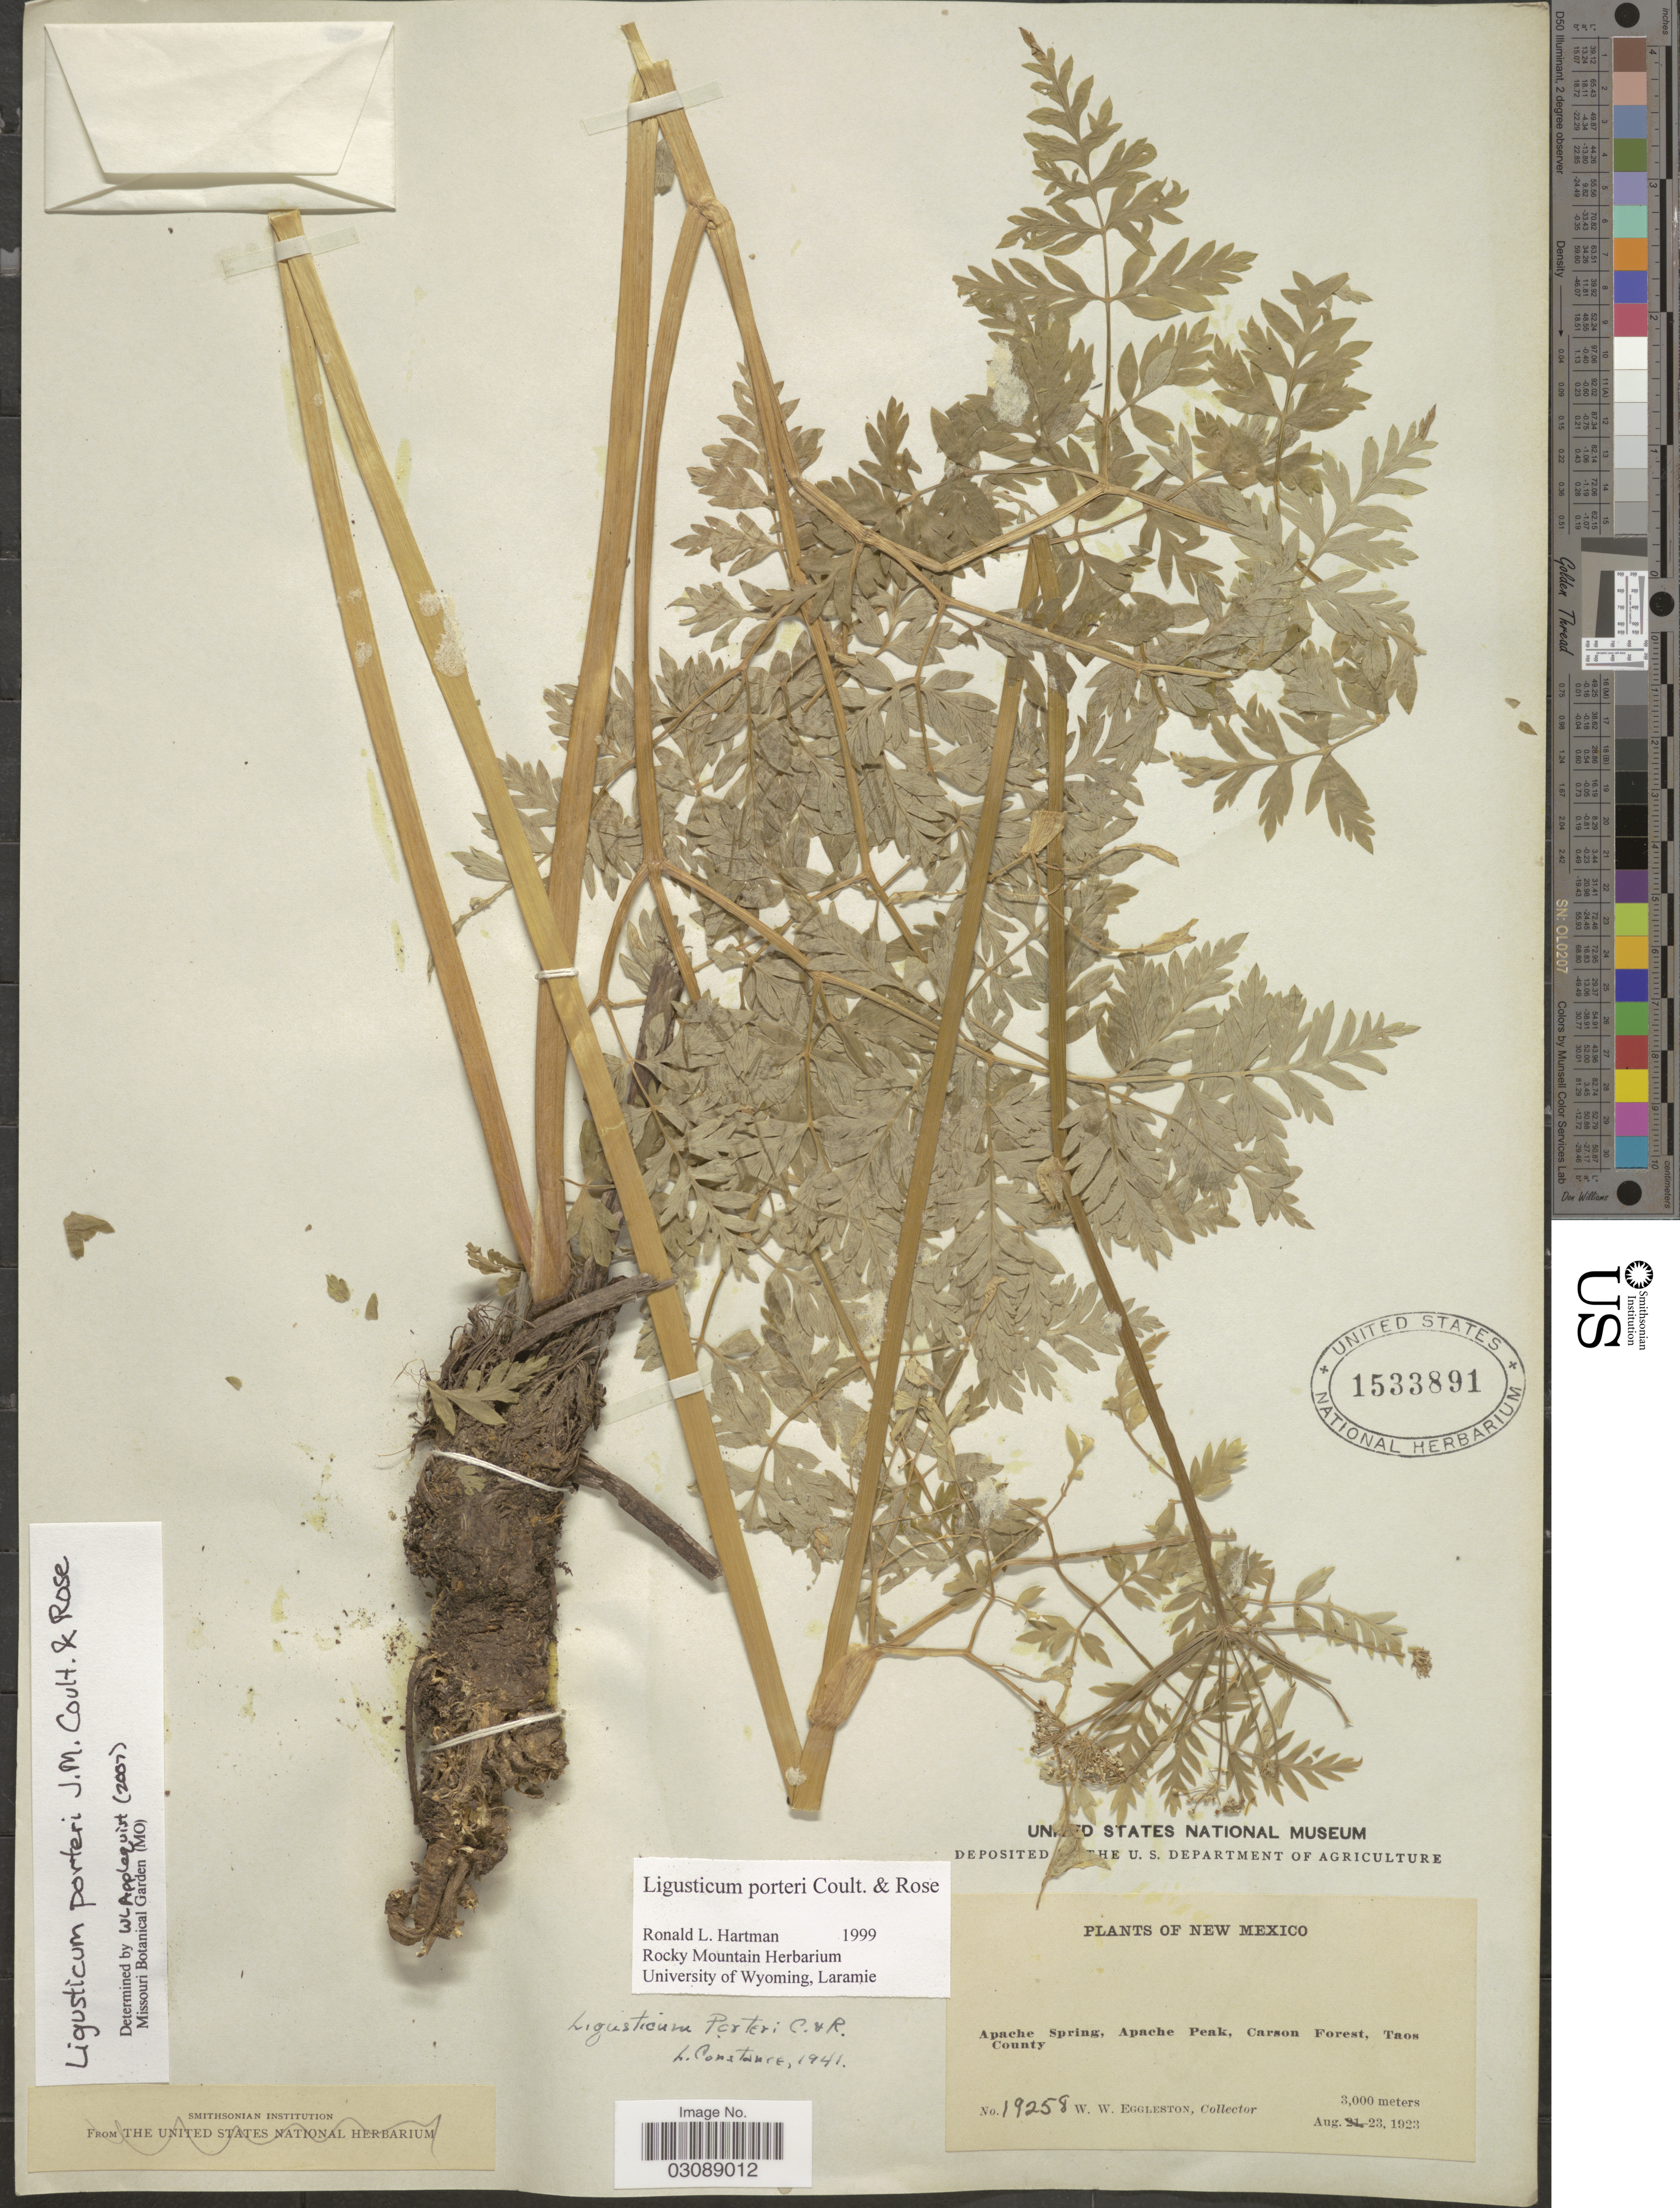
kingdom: Plantae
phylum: Tracheophyta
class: Magnoliopsida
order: Apiales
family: Apiaceae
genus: Ligusticum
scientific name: Ligusticum porteri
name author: J.M. Coult. & Rose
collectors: W. W. Eggleston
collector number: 19258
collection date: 1923-08-23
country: United States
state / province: New Mexico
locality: Apache Spring, Apache Peak, Carson Forest, Taos County.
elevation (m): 3000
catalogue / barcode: US 1533891